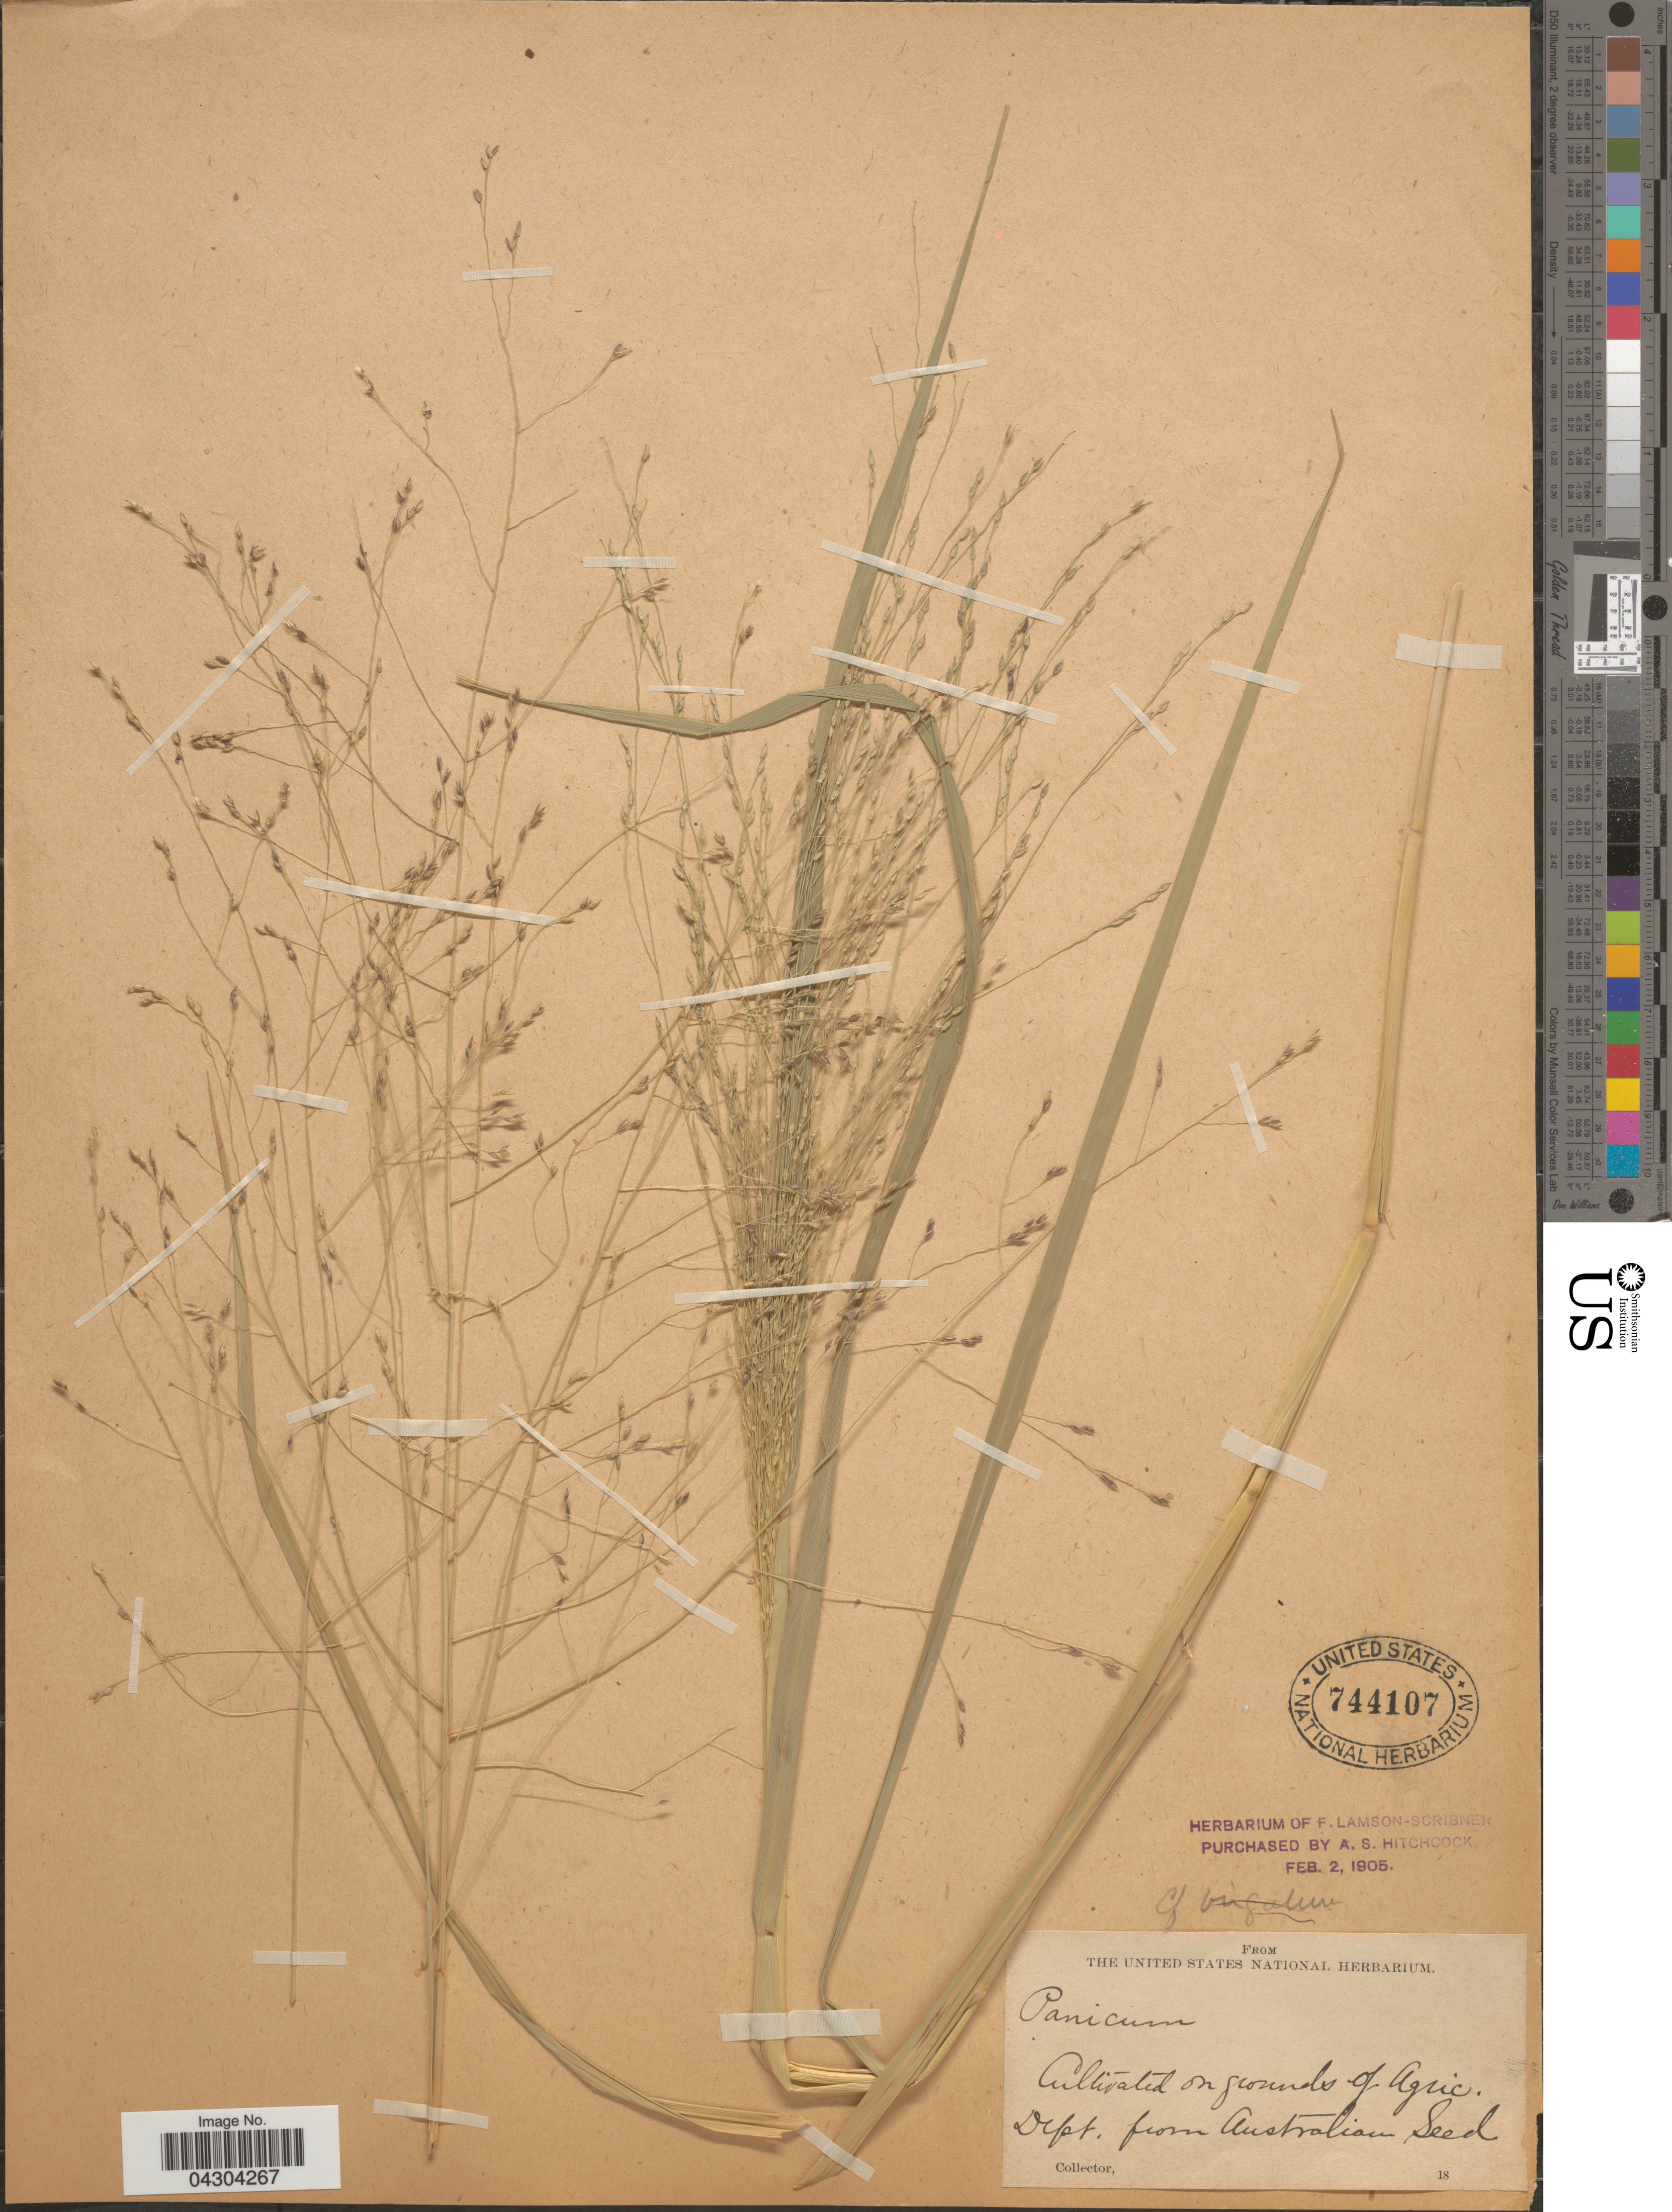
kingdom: Plantae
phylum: Tracheophyta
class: Liliopsida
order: Poales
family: Poaceae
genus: Panicum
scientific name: Panicum dichotomiflorum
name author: Michx.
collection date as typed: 18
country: Australia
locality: On ground of Agric.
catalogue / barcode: US 744107